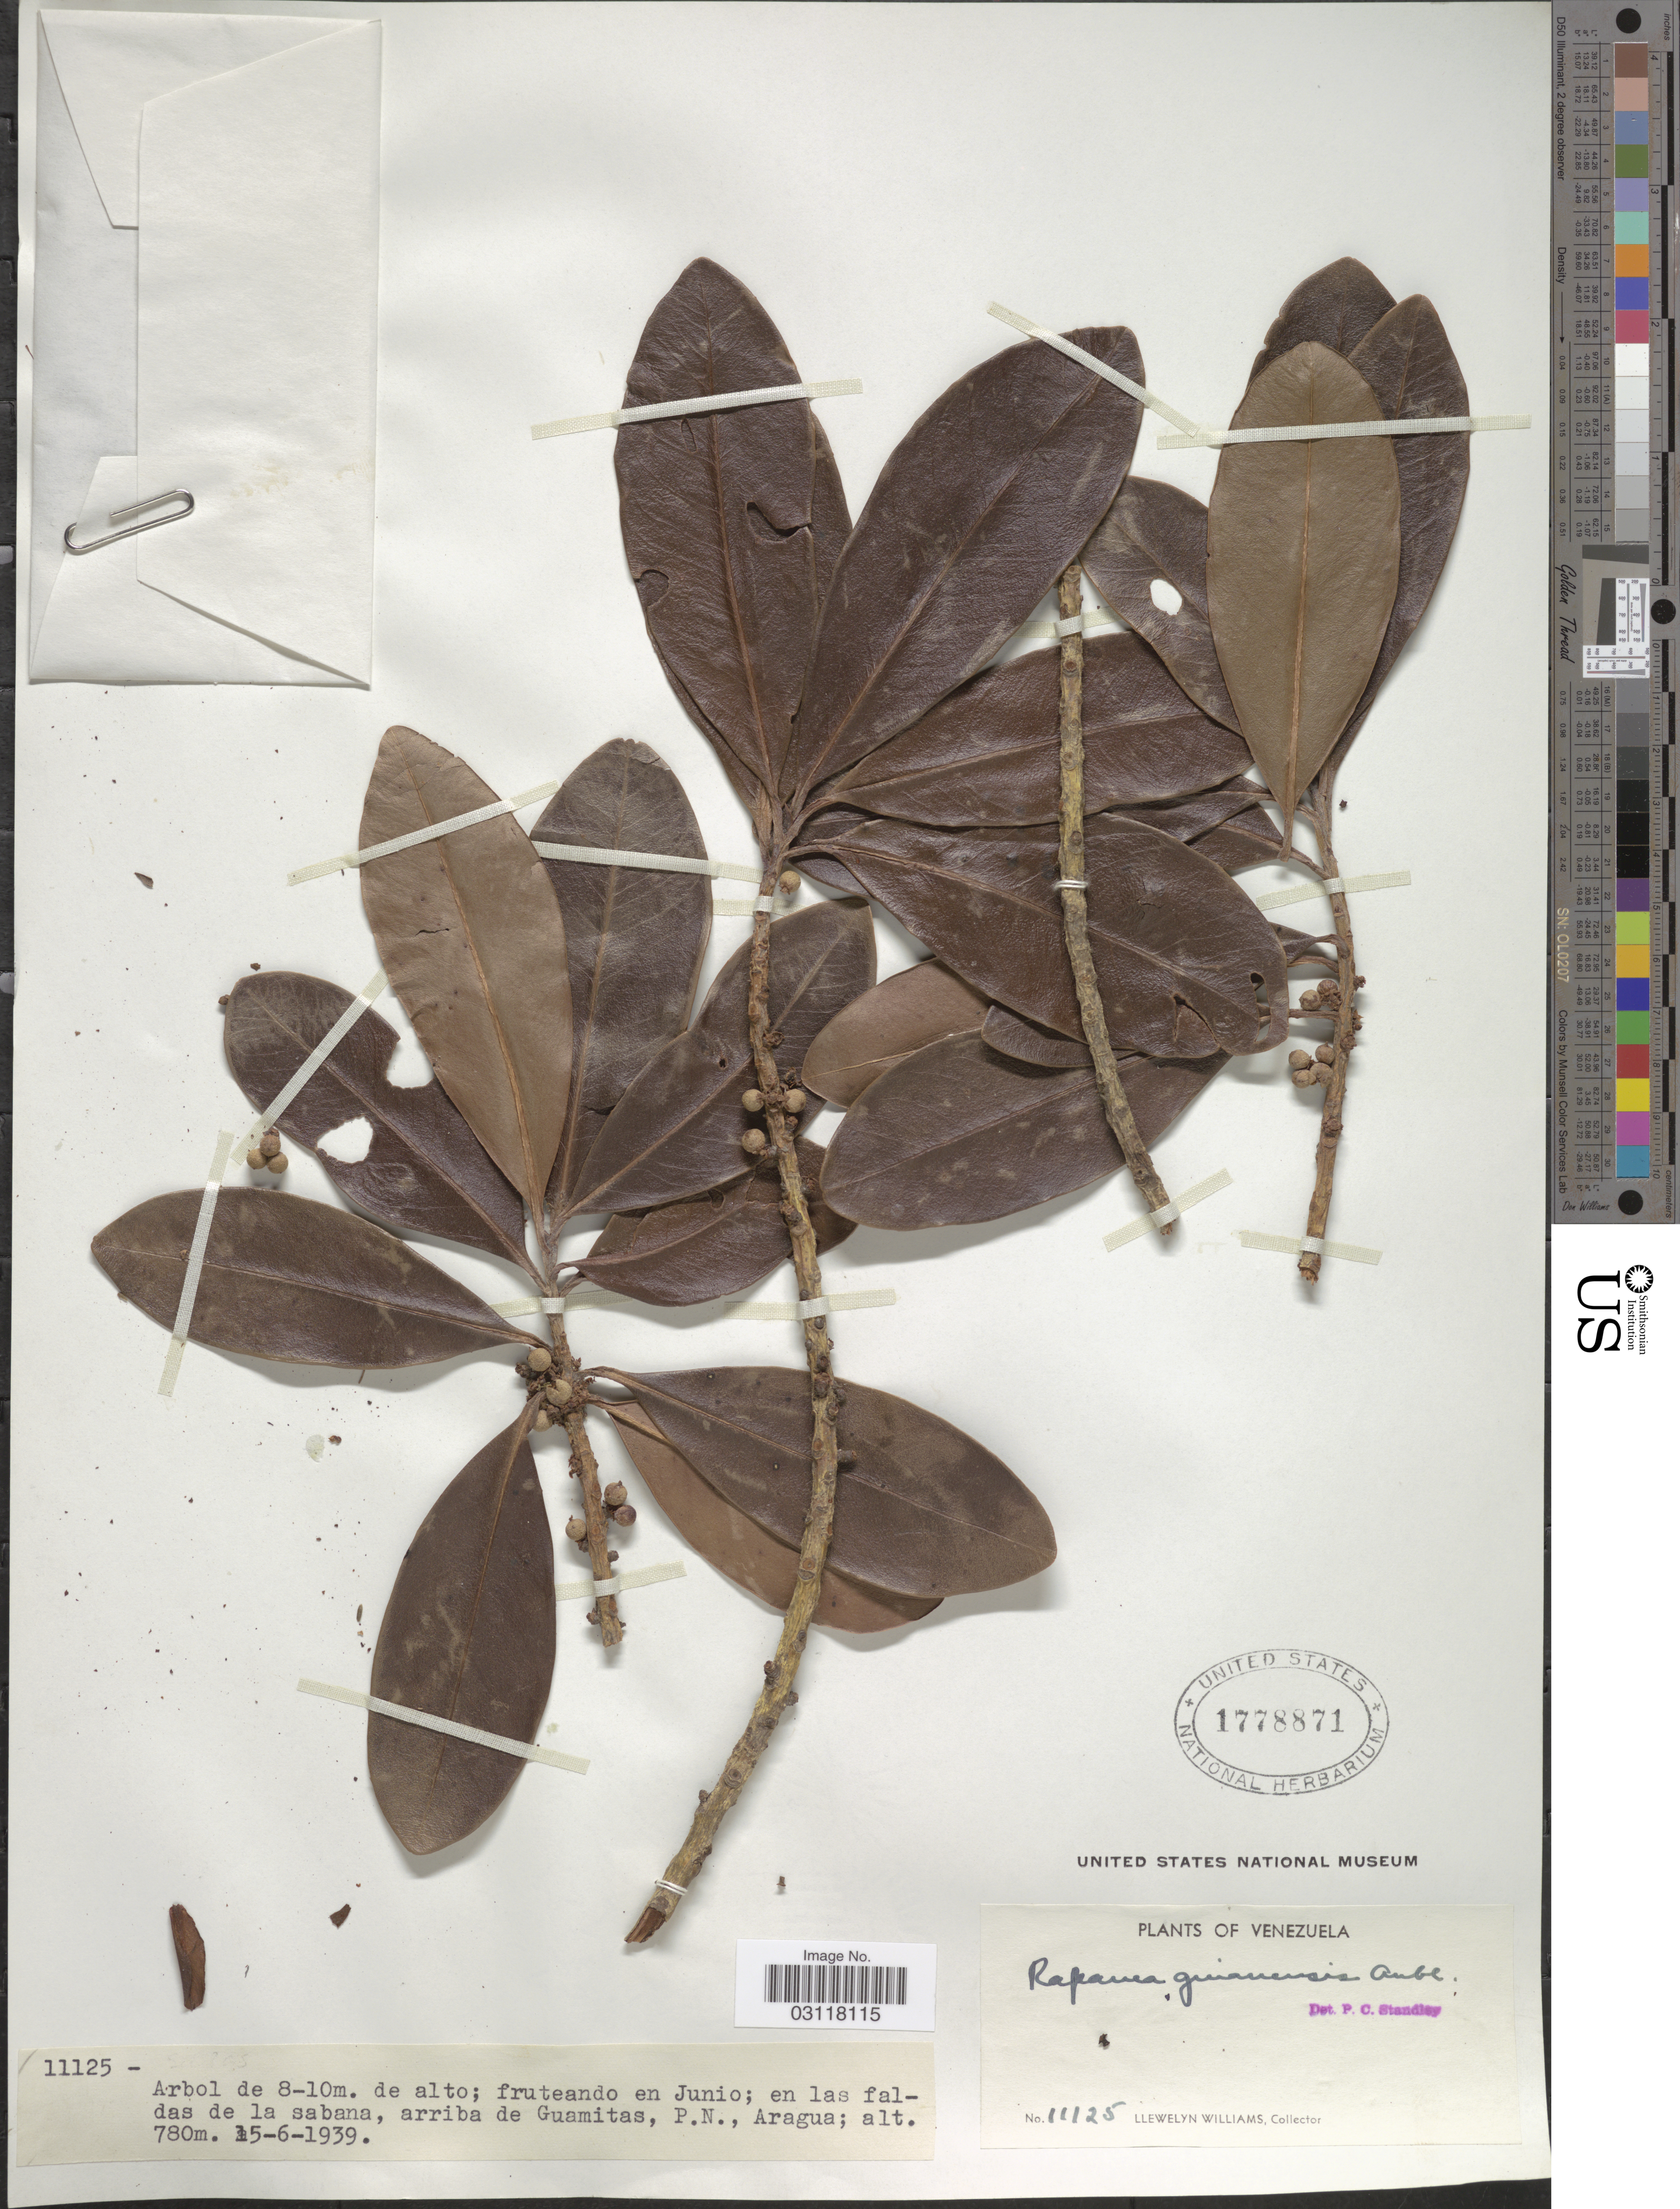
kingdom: Plantae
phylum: Tracheophyta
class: Magnoliopsida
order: Ericales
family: Primulaceae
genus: Rapanea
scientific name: Rapanea guianensis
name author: Aubl.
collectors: Ll. Williams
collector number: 11125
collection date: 1939-06-15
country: Venezuela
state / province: Aragua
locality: En las faldas de la sabana, arriba de Guamitas, P.N.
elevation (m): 780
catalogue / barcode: US 1778871